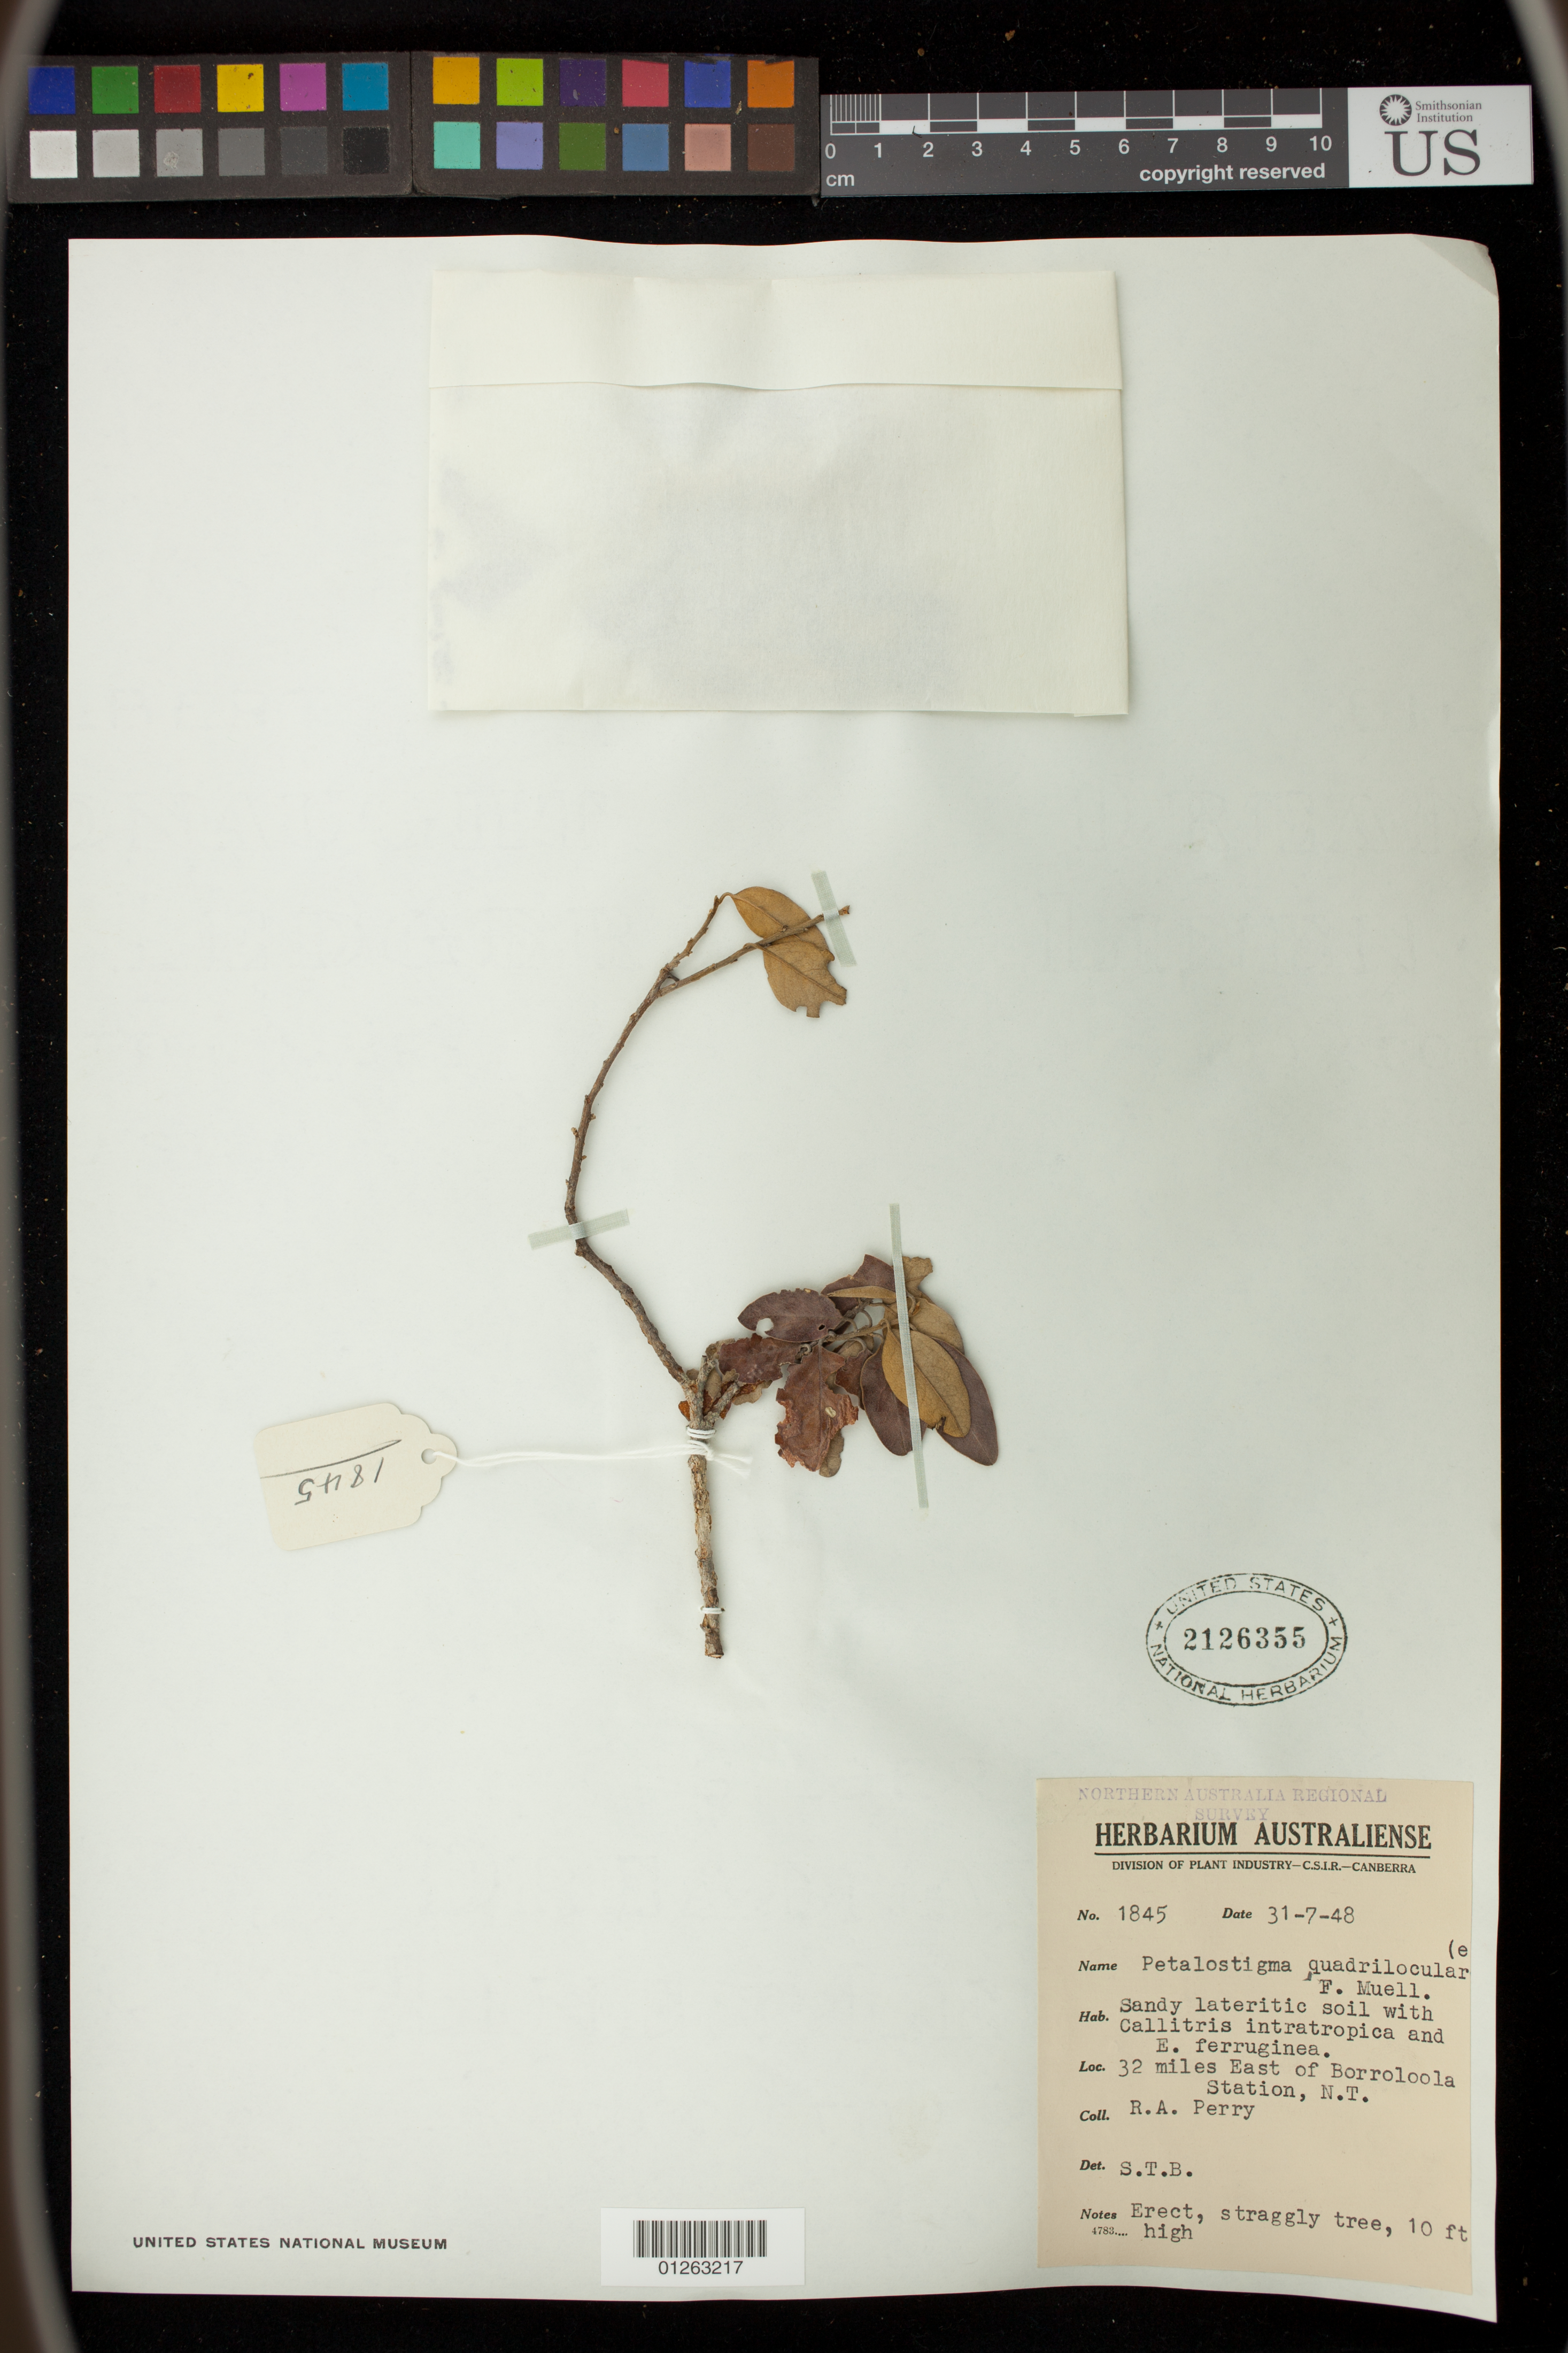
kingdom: Plantae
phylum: Tracheophyta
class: Magnoliopsida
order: Malpighiales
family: Picrodendraceae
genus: Petalostigma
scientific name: Petalostigma quadriloculare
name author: F. Muell.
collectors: Perry, R. A.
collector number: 1845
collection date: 1948-07-31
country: Australia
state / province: Northern Territory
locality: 32 miles East of Borrloola Station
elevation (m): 3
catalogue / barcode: US 2126355